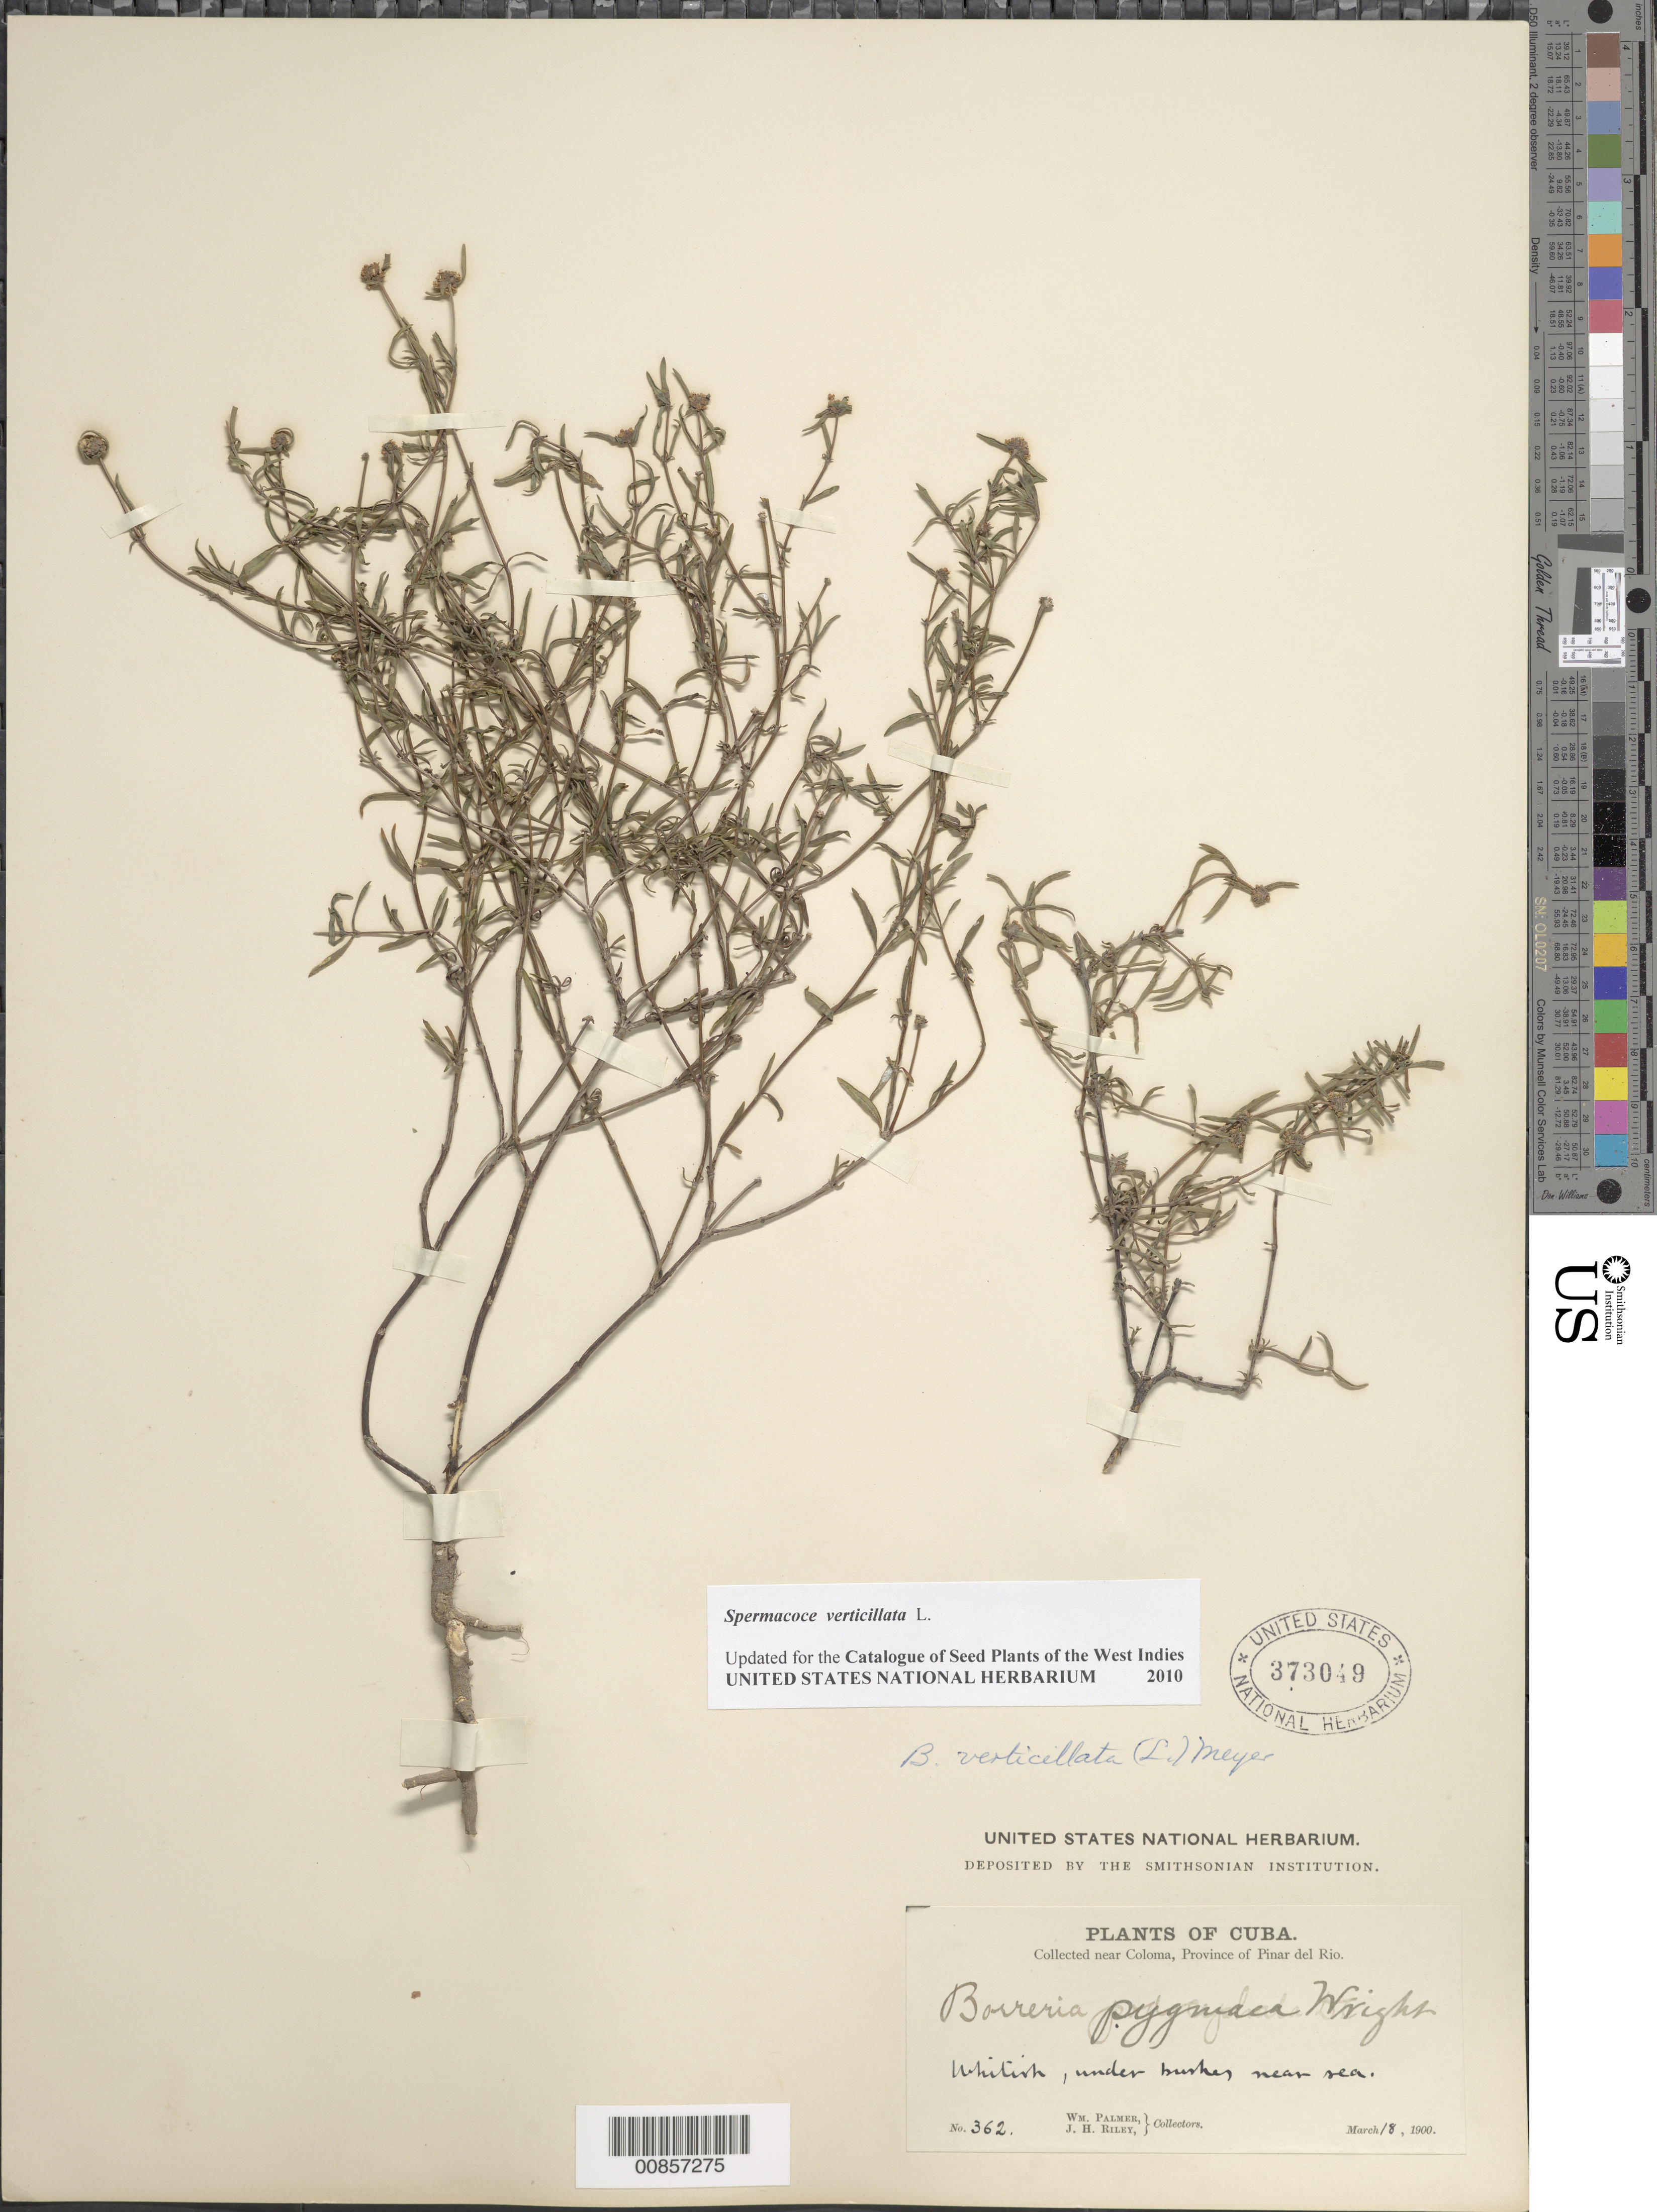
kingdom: Plantae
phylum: Tracheophyta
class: Magnoliopsida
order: Gentianales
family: Rubiaceae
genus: Spermacoce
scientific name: Spermacoce verticillata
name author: L.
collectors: W. Palmer & J. H. Riley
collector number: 362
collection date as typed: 18 Mar 1900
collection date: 1900-03-18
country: Cuba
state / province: Pinar del Río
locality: Near Coloma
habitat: Under bushes near sea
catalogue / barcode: US 373049